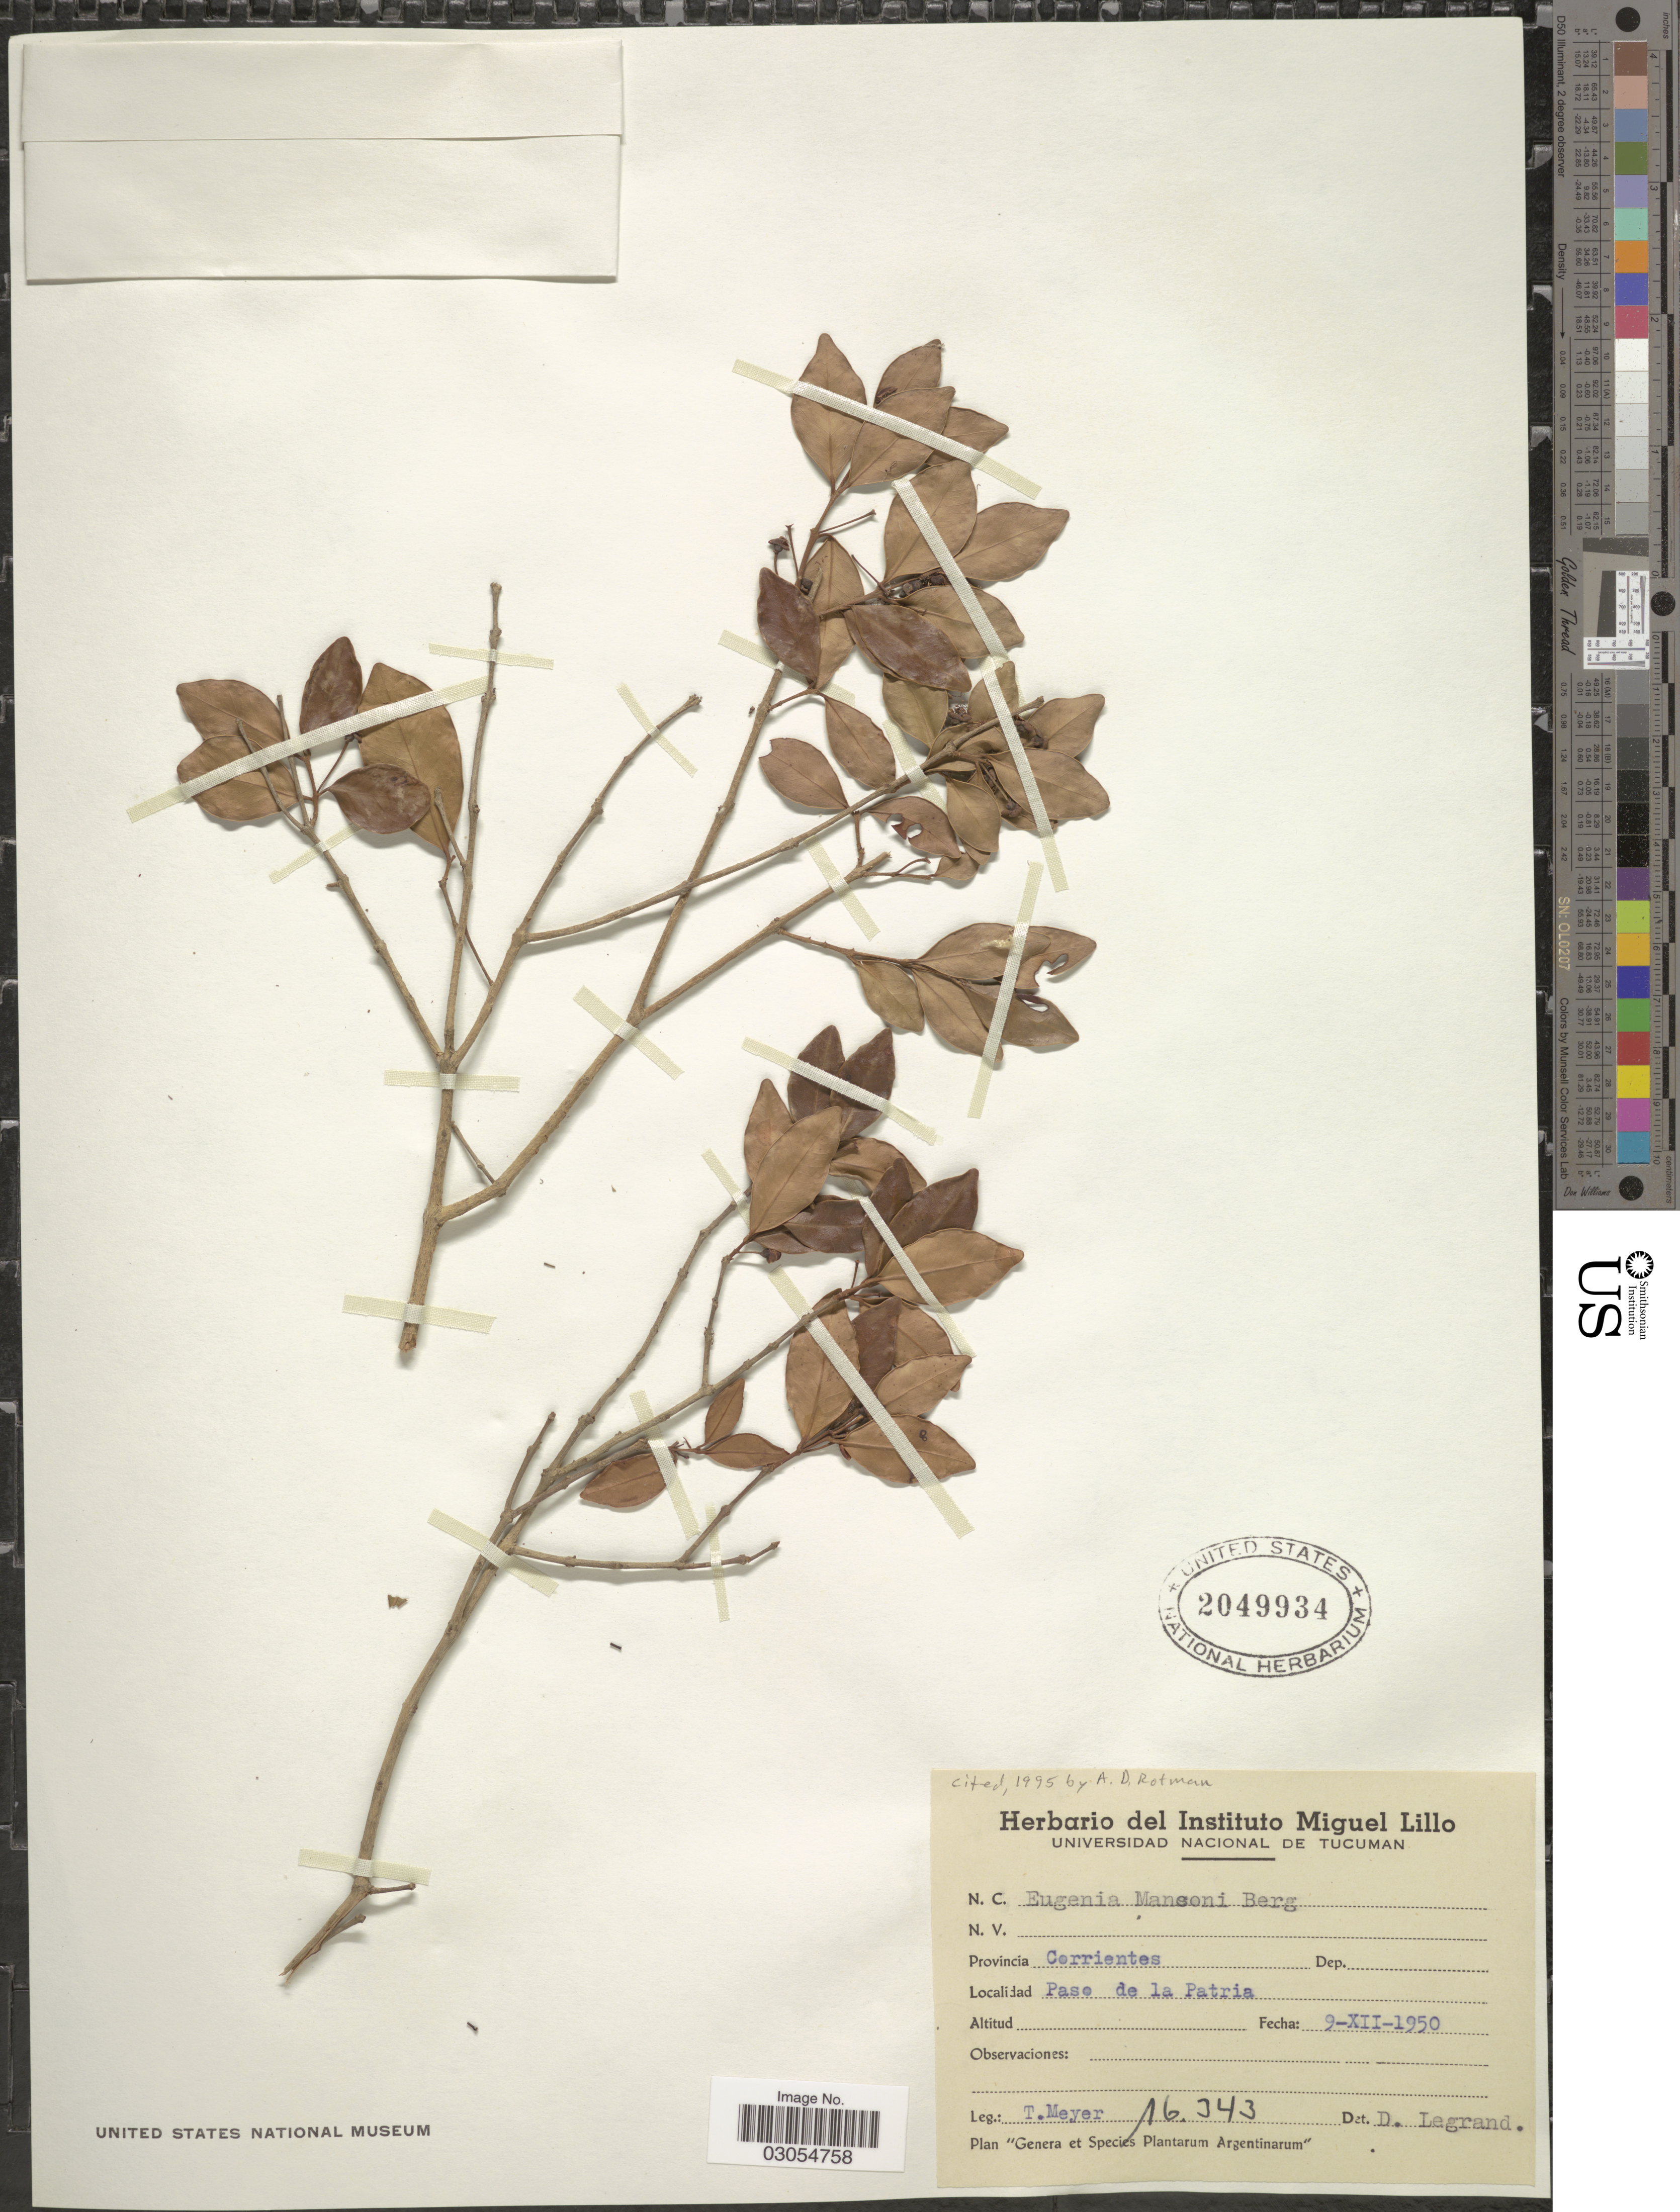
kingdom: Plantae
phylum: Tracheophyta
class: Magnoliopsida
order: Myrtales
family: Myrtaceae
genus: Eugenia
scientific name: Eugenia mansoi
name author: O. Berg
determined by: Strong, Mark T., (BOT), Smithsonian Institution - National Museum of Natural History (UNITED STATES)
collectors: T. Meyer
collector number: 16343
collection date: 1950-12-09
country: Argentina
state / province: Corrientes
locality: Paso de la Patria.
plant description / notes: orth var."mansoni" correctable to mansoi. The epithet honors A.L.P. da Silva Manso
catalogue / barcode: US 2049934